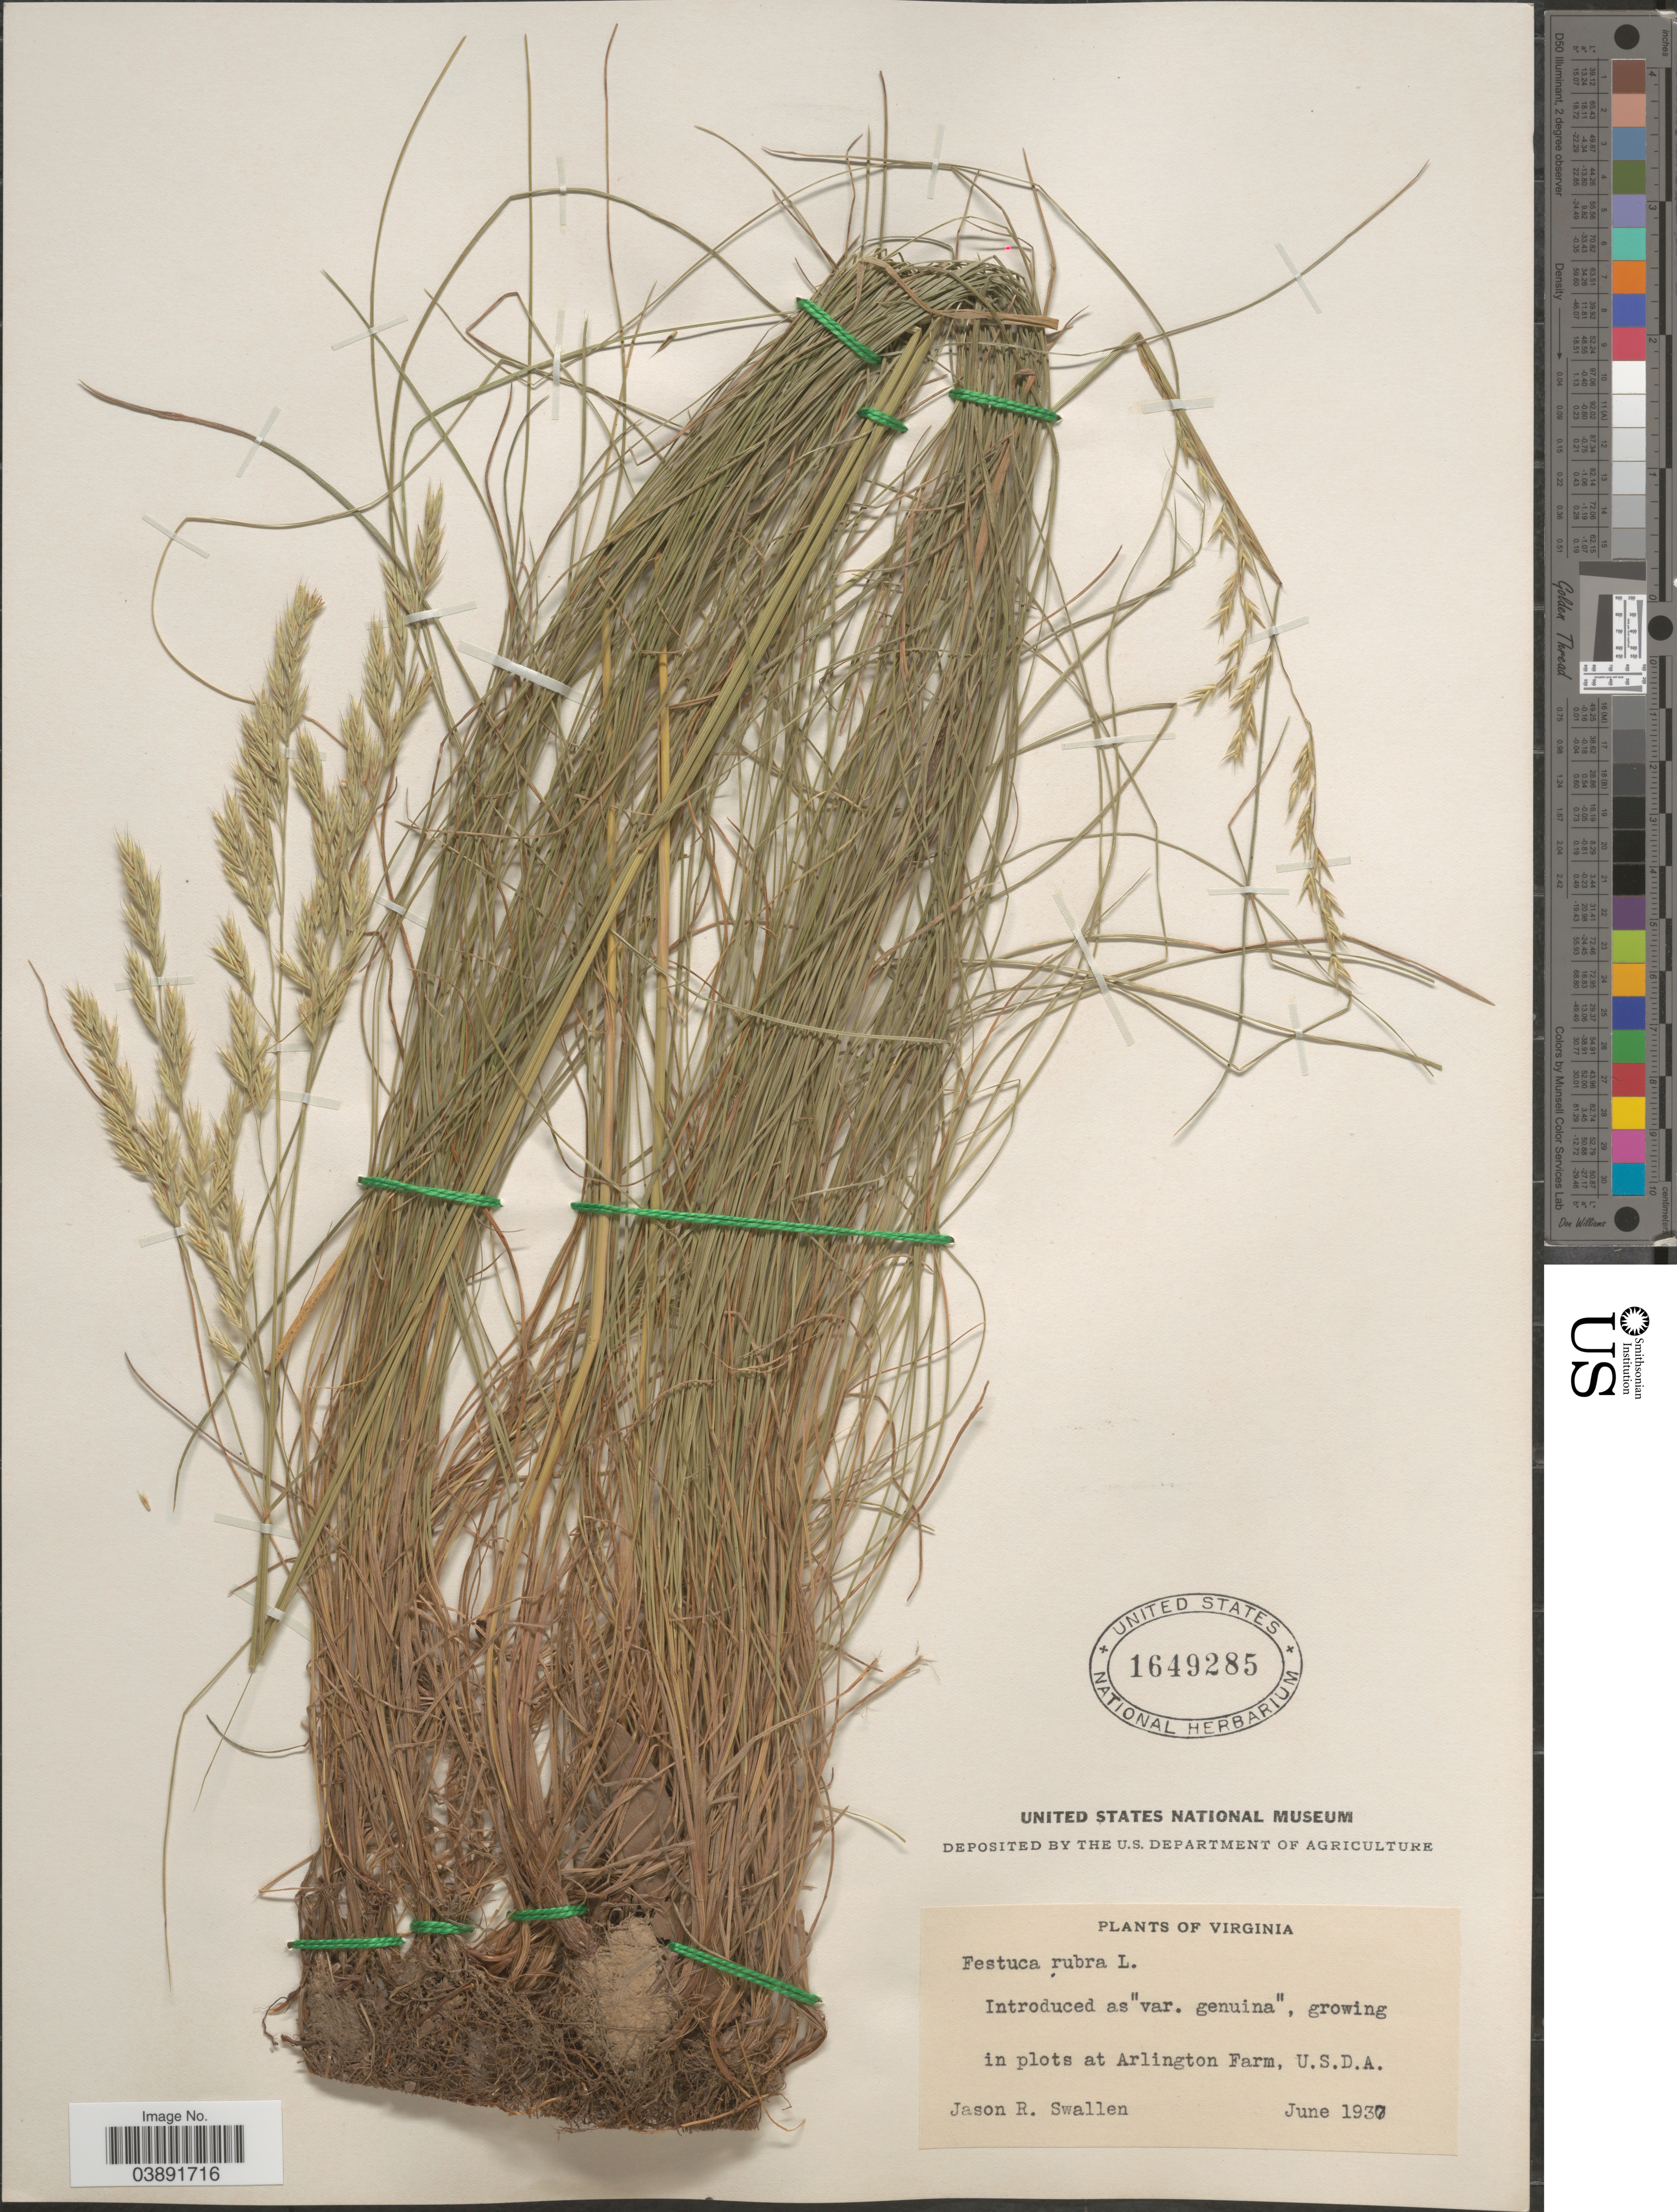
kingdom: Plantae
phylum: Tracheophyta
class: Liliopsida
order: Poales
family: Poaceae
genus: Festuca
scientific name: Festuca rubra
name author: L.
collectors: J. R. Swallen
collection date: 1937-06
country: United States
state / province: Virginia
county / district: Arlington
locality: At Arlington Farm, U.S.D.A.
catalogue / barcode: US 1649285